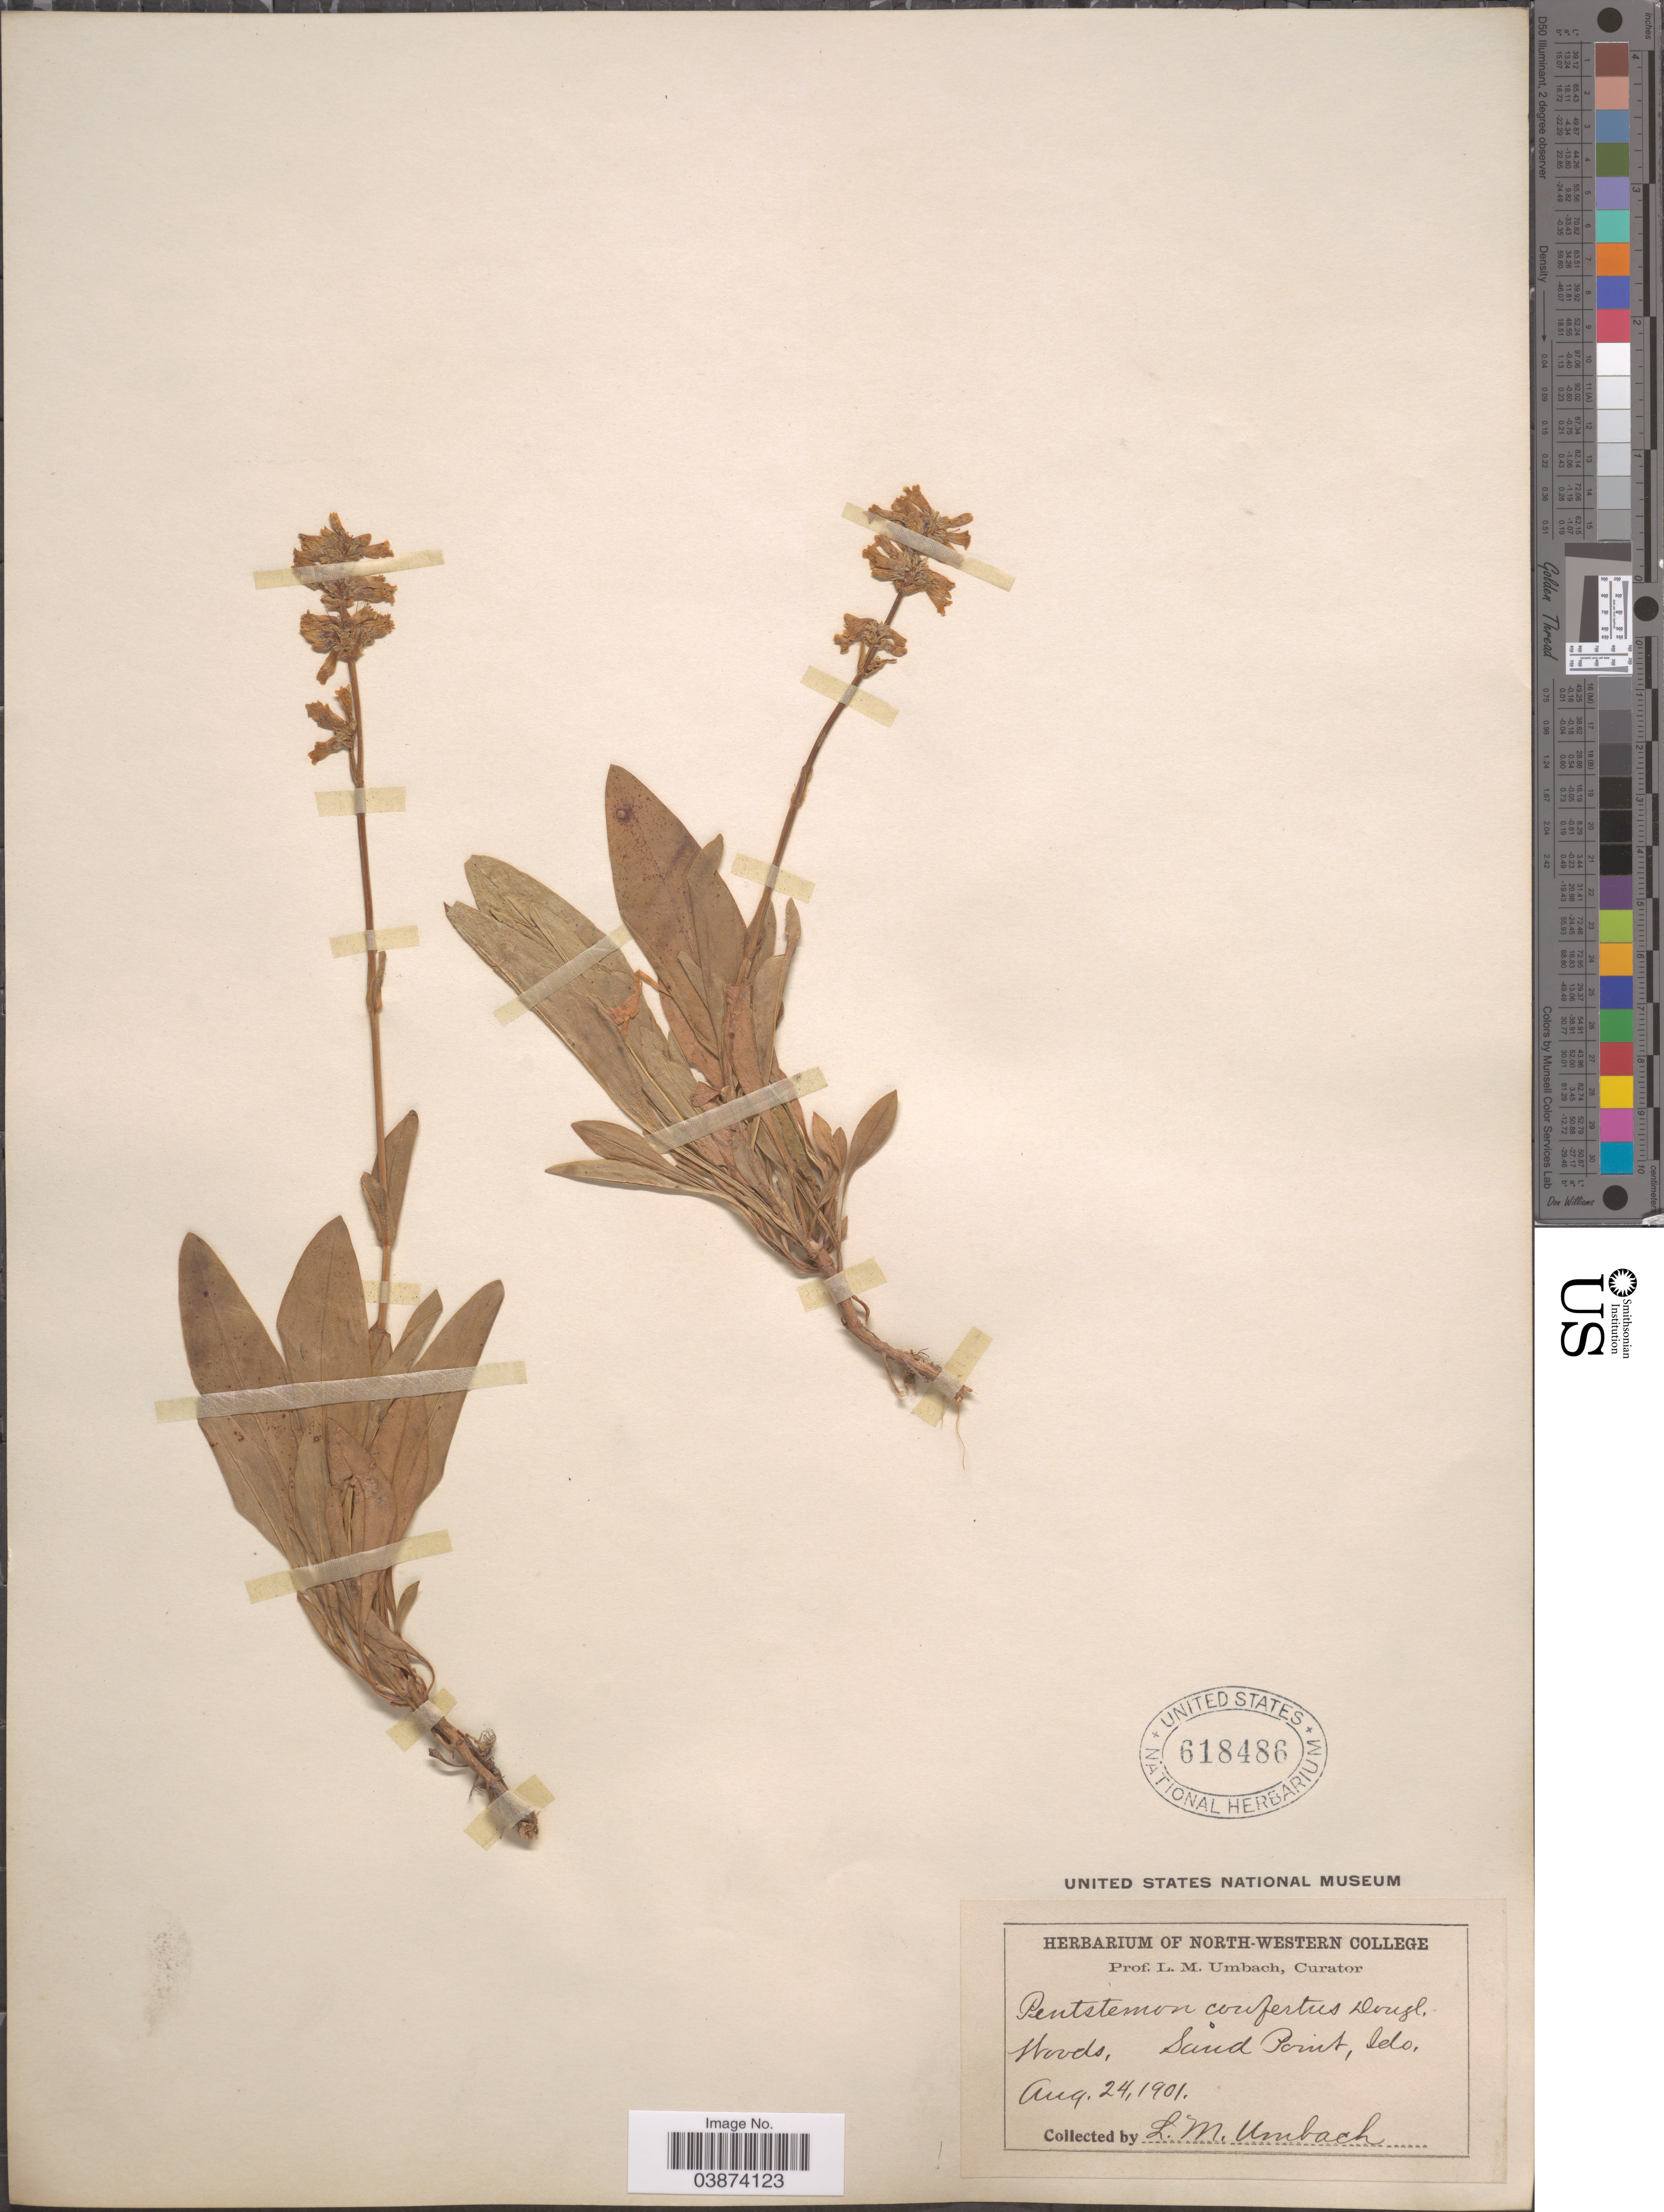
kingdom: Plantae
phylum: Tracheophyta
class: Magnoliopsida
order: Lamiales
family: Plantaginaceae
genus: Penstemon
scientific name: Penstemon confertus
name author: Douglas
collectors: L. M. Umbach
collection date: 1901-08-24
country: United States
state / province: Idaho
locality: Sand Point.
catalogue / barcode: US 618486